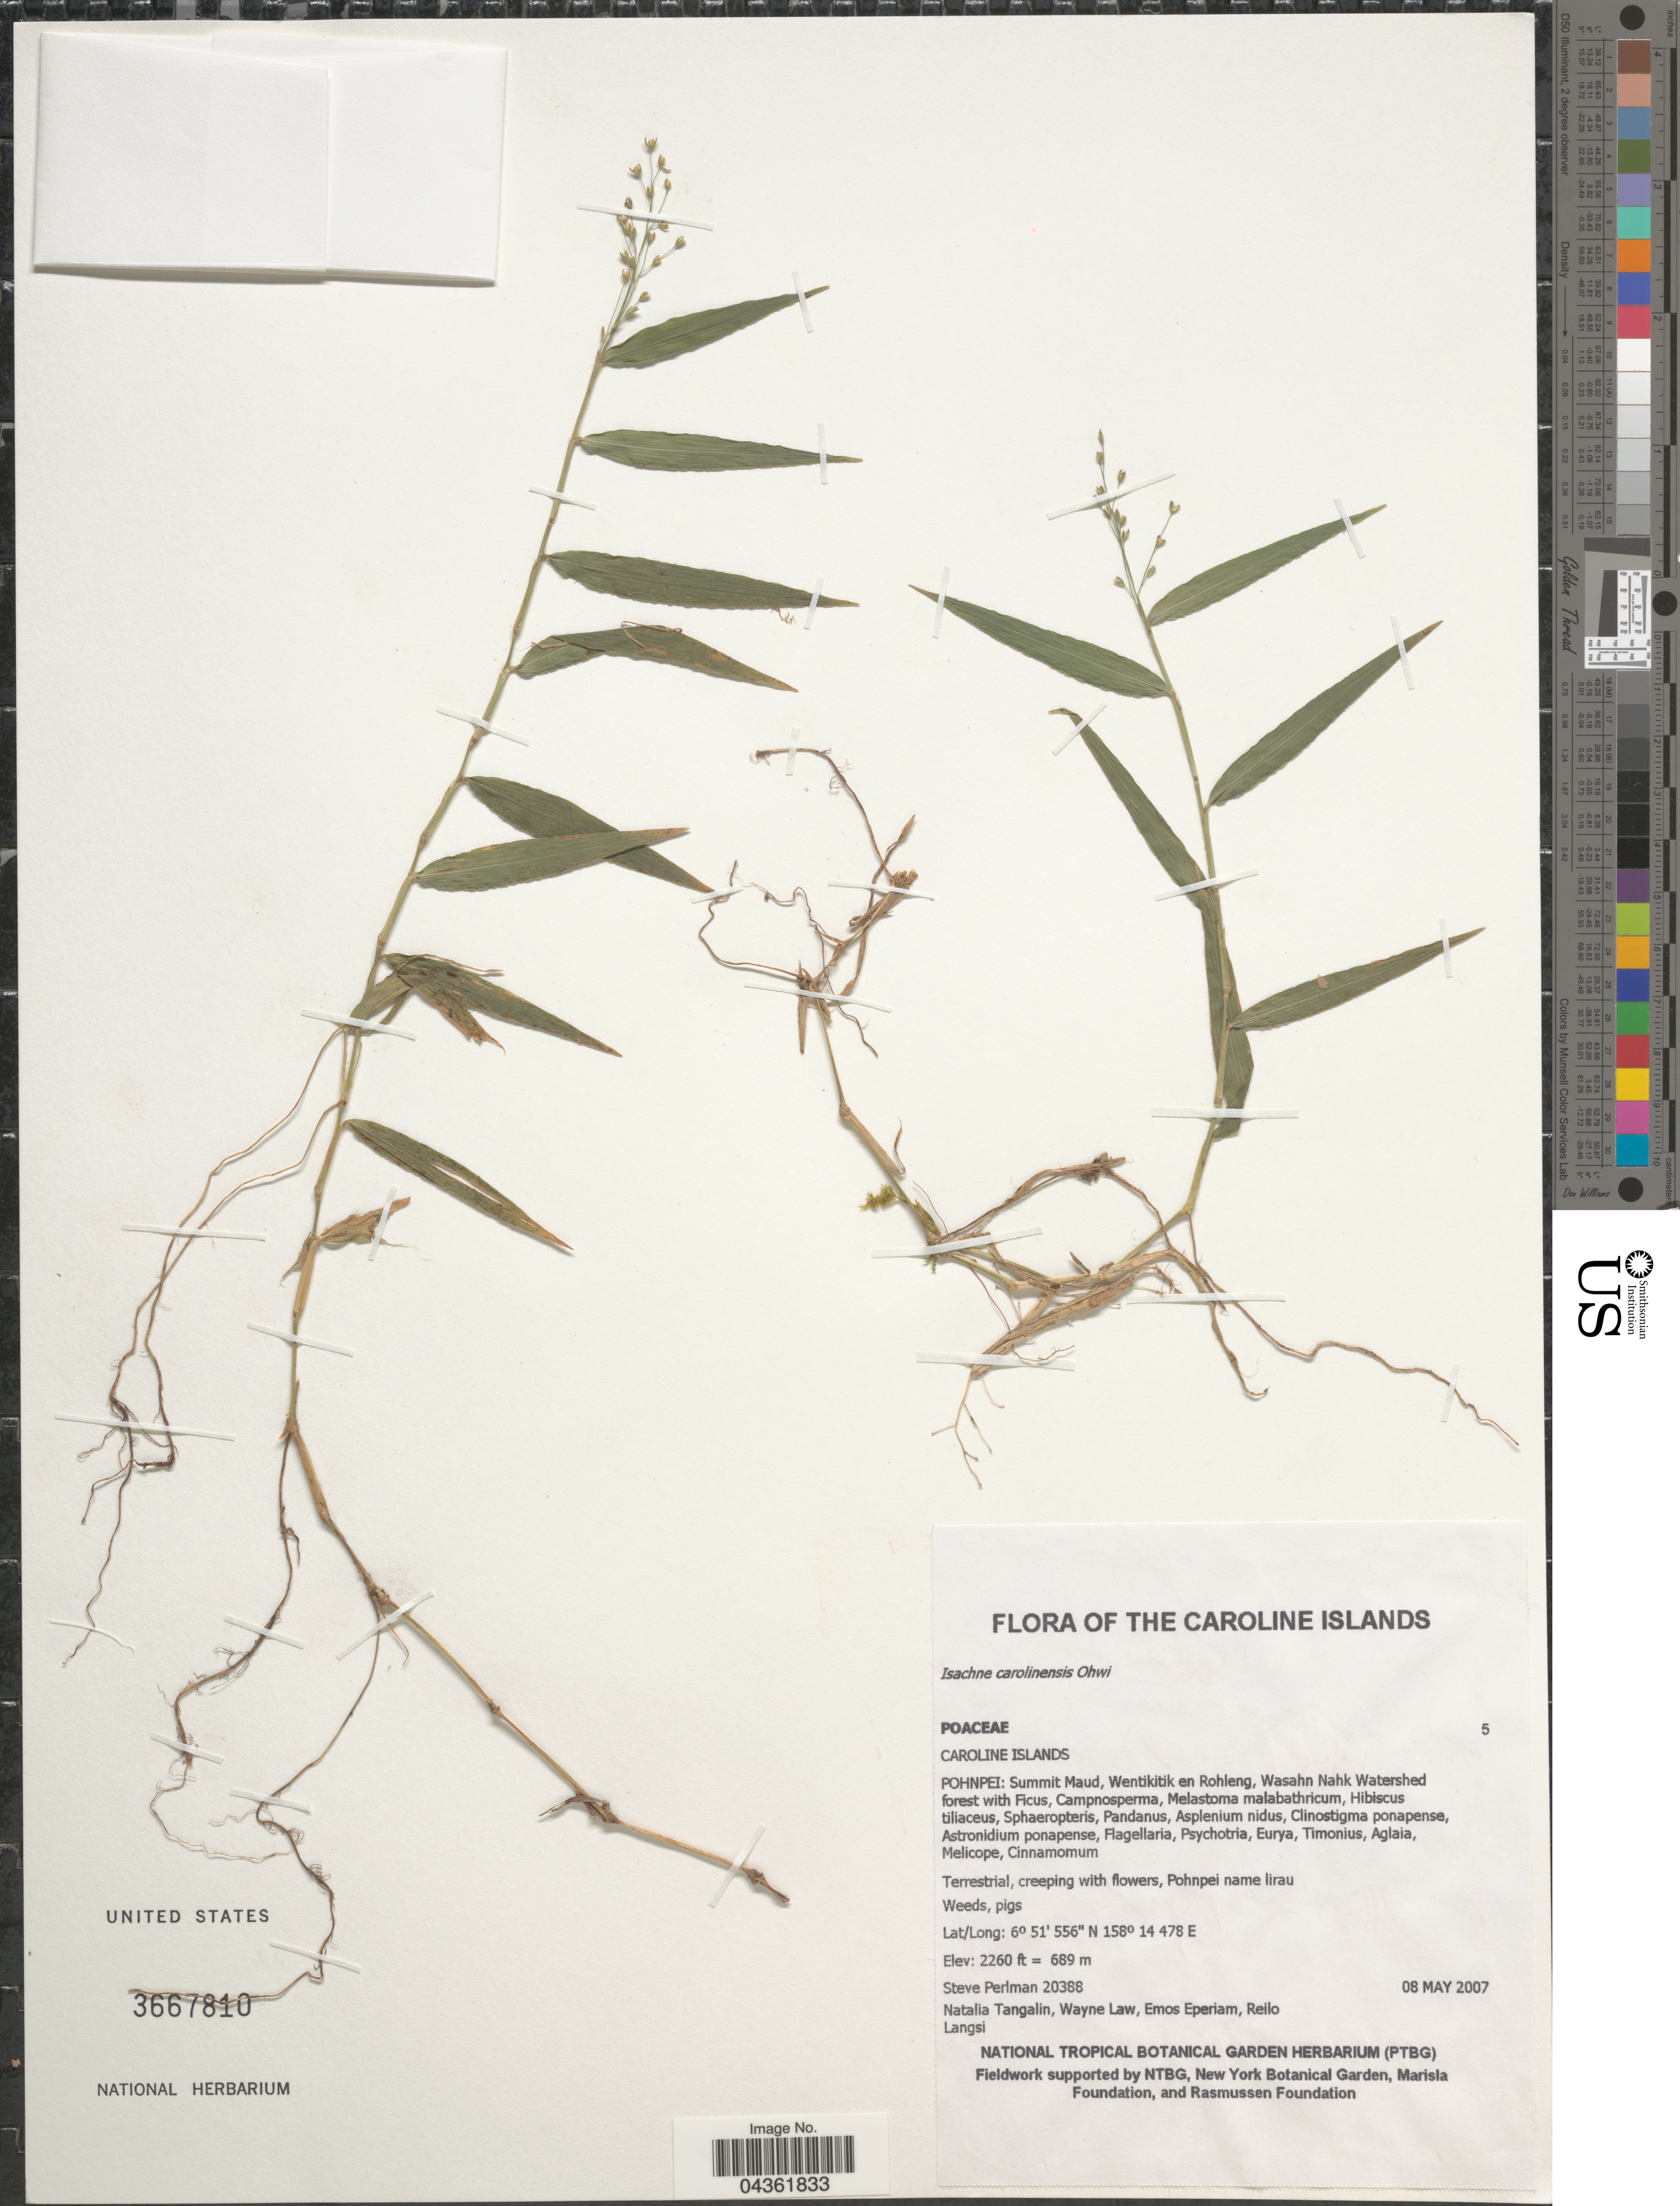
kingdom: Plantae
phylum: Tracheophyta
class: Liliopsida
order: Poales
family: Poaceae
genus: Isachne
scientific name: Isachne carolinensis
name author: Ohwi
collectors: S. Perlman, N. Tangalin, W. Law, E. Eperiam & R. Langsi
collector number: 20388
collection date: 2007-05-08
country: Micronesia, Federated States of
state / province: Pohnpei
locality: Caroline Islands. Summit Maud, Wentikitik en Rohleng, Wasahn Nahk Watershed forest.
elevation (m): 689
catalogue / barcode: US 3667810